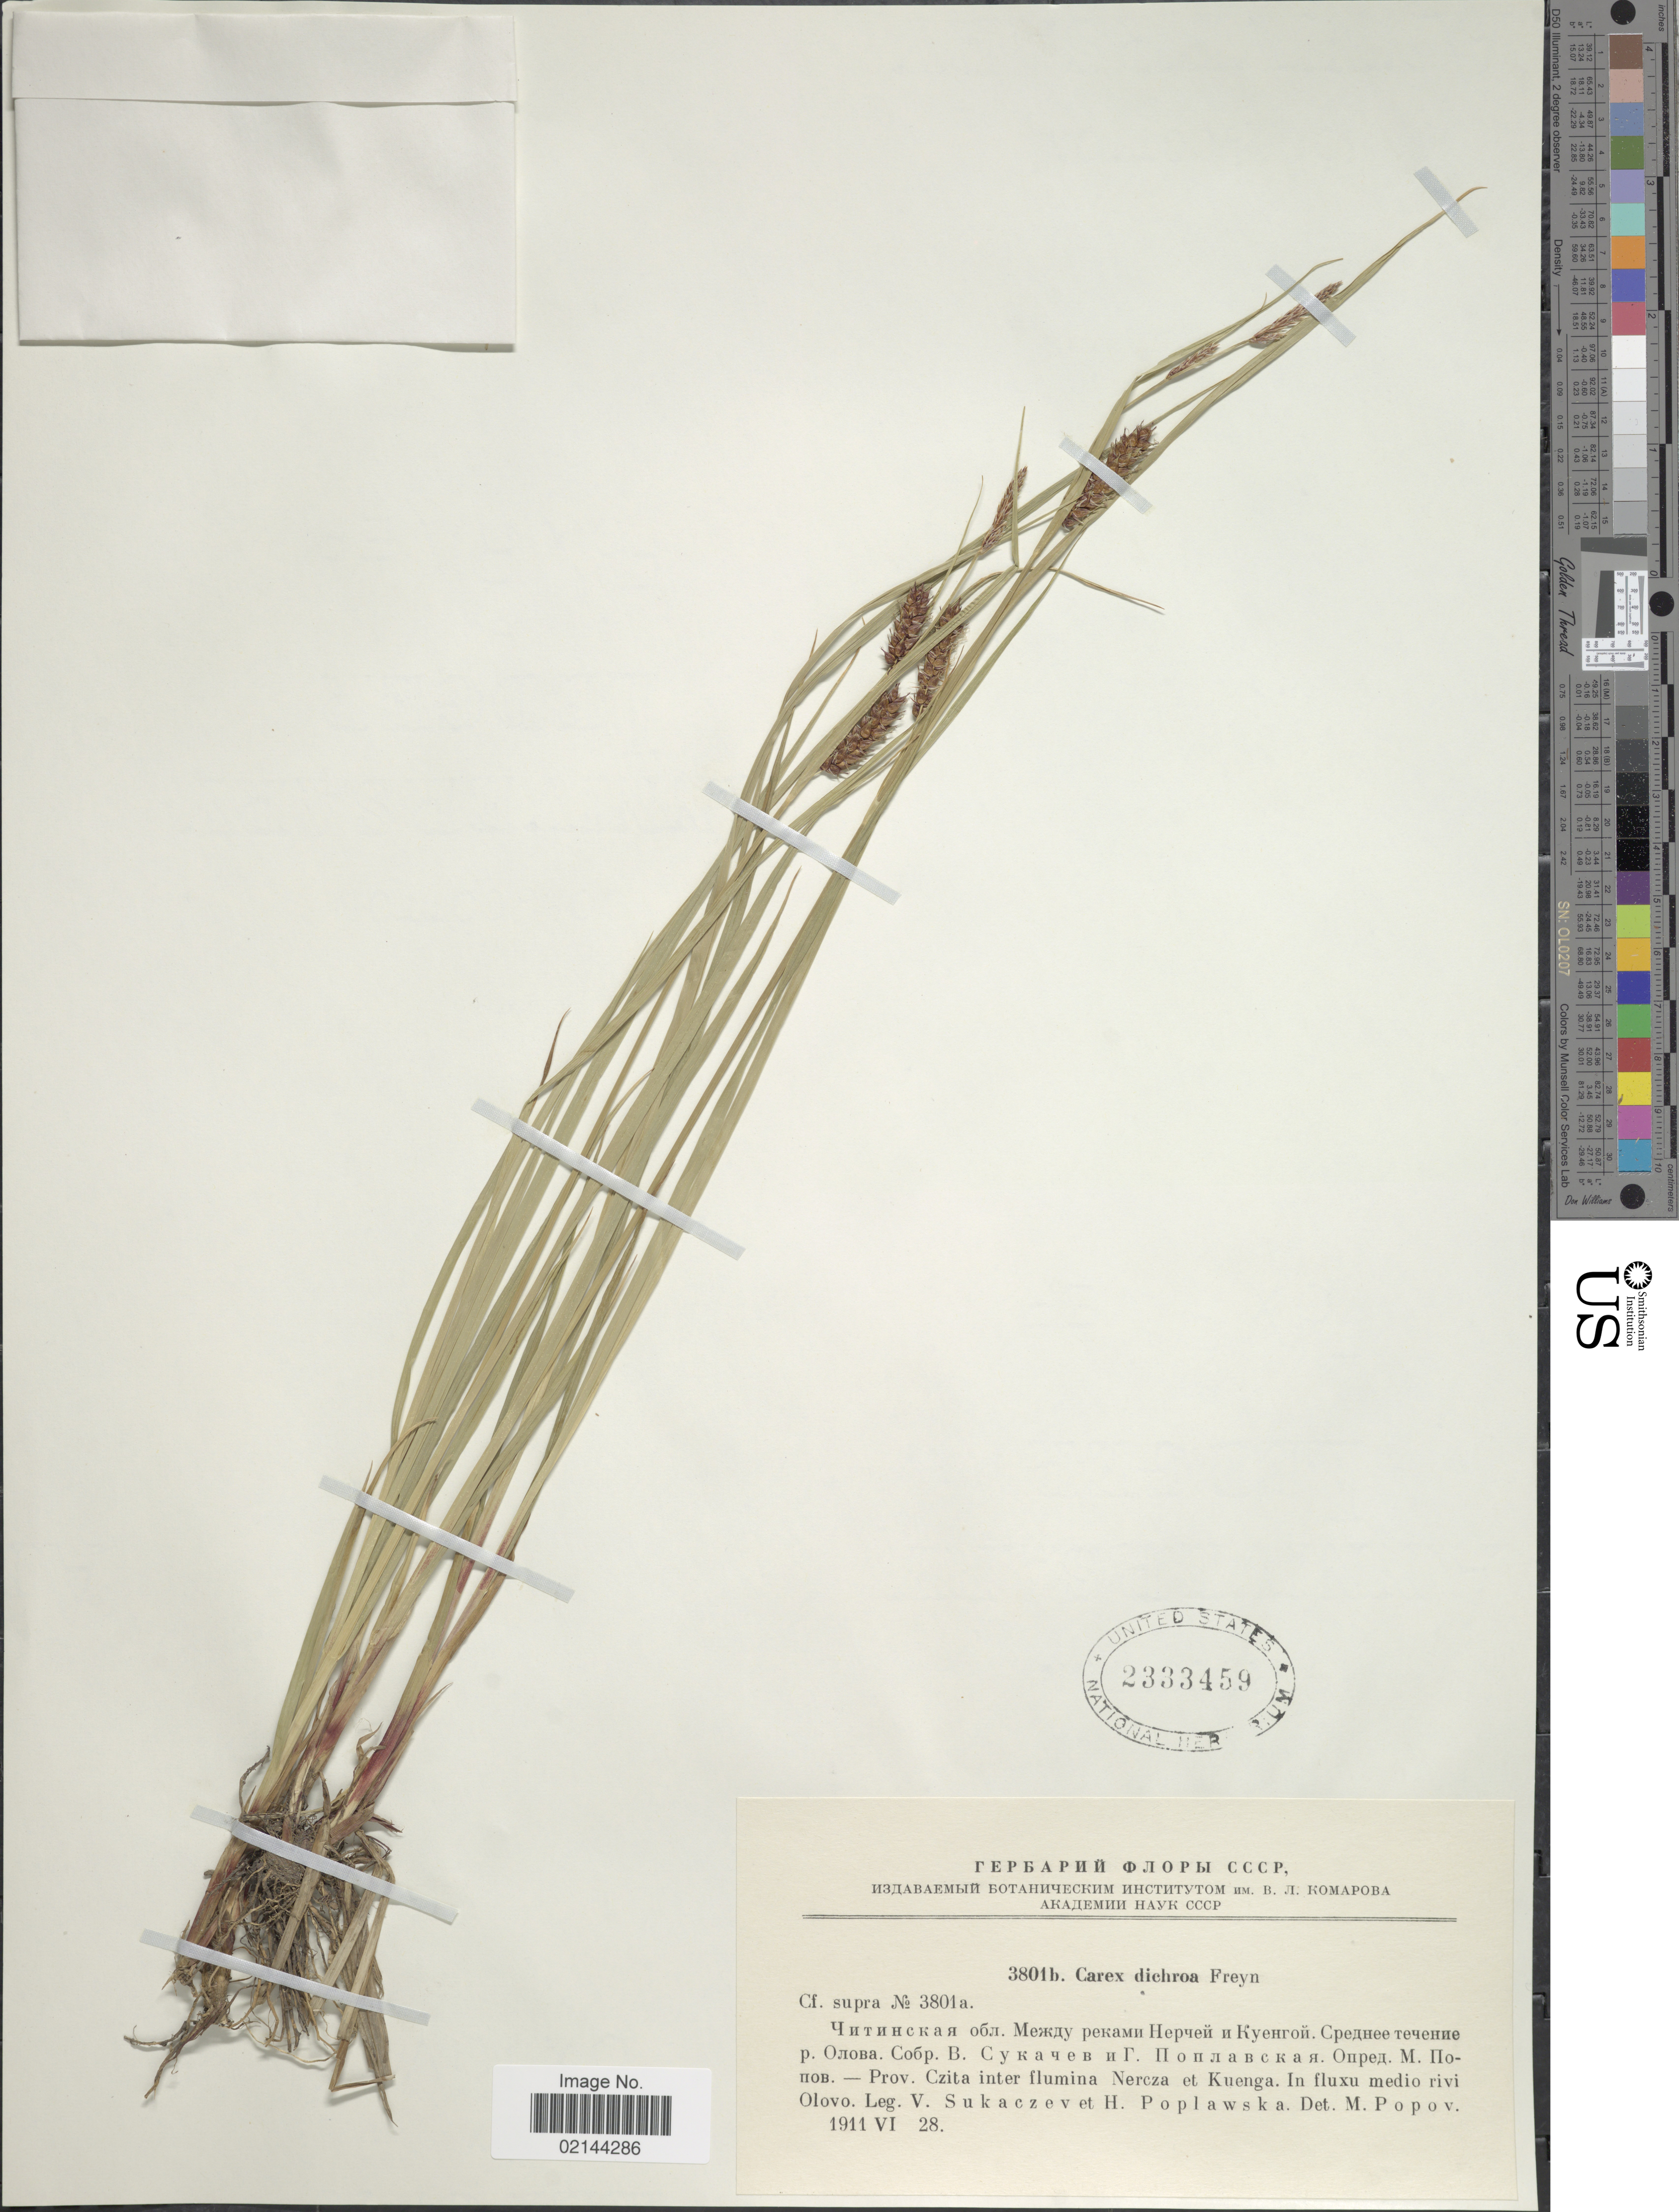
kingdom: Plantae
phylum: Tracheophyta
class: Liliopsida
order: Poales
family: Cyperaceae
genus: Carex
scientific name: Carex dichroa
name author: Freyn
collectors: V. Sukaczev & H. Poplawska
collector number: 3801b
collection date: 1911-06-28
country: Russian Federation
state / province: Zabaykalsky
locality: Prov. Czita inter flumina; Nercza et Kuenga, In fluxu medio rivi Olovo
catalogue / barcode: US 2333459